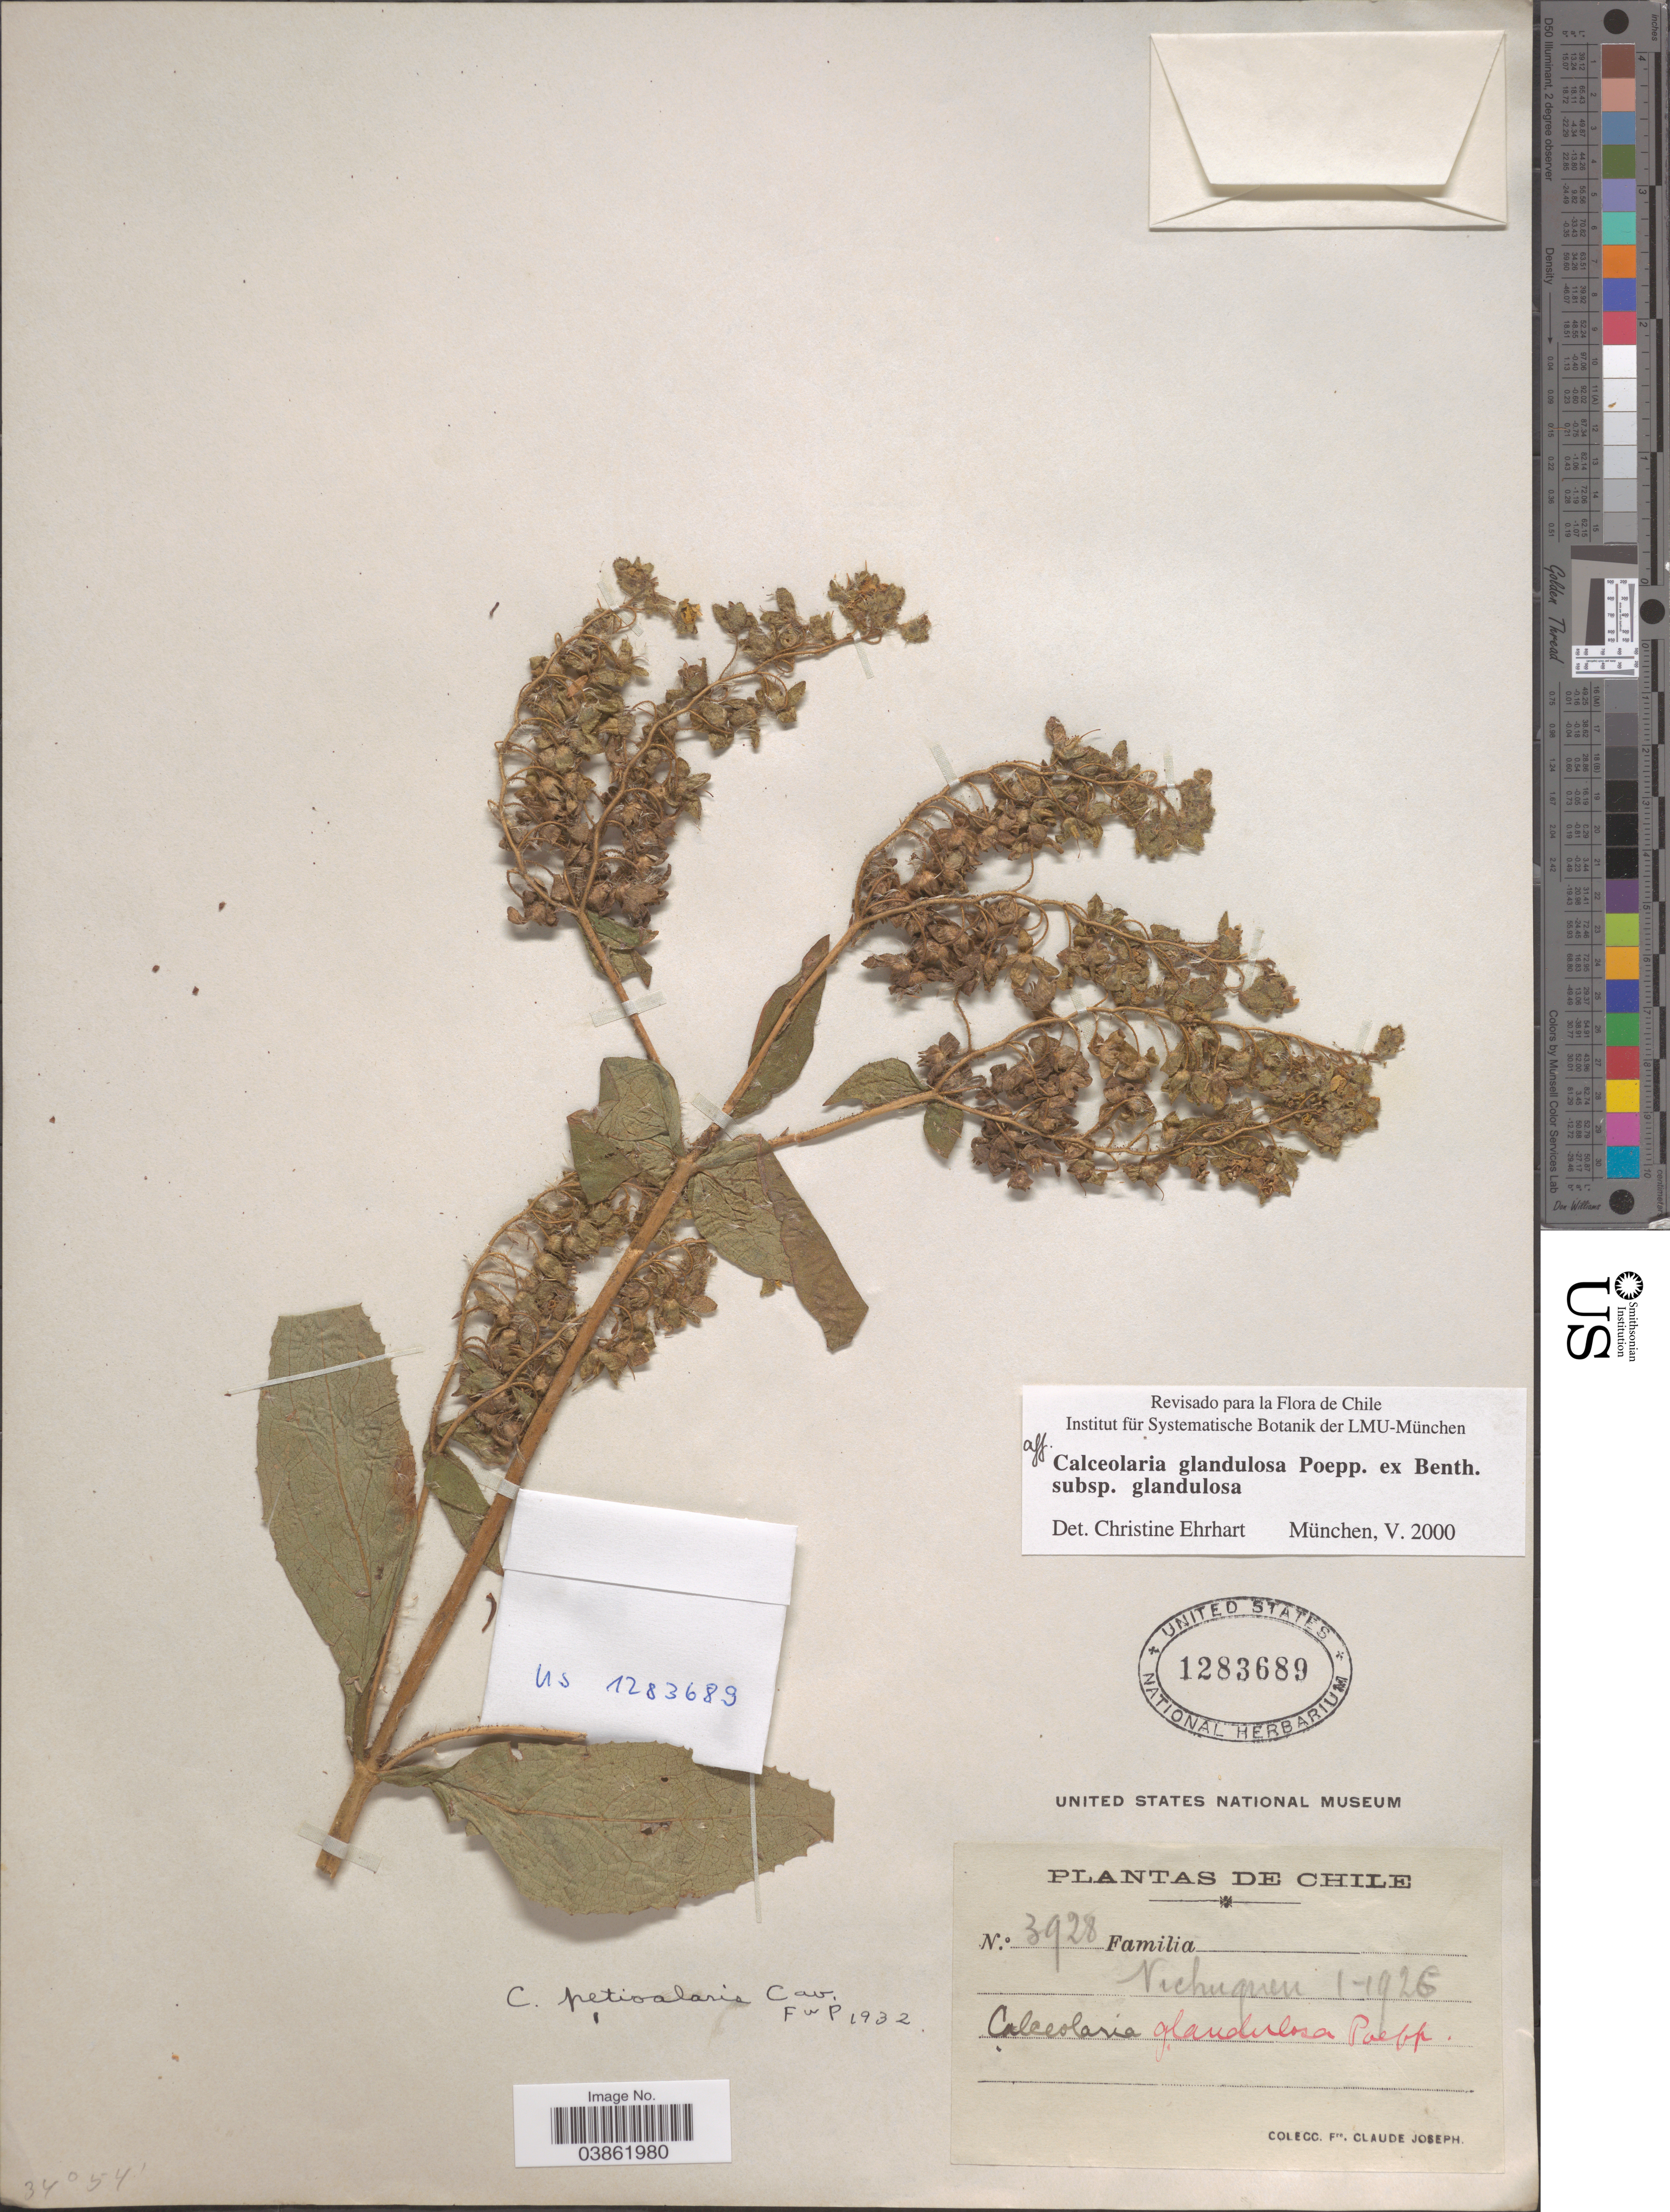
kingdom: Plantae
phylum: Tracheophyta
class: Magnoliopsida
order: Lamiales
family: Calceolariaceae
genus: Calceolaria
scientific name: Calceolaria glandulosa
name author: Poepp. ex Benth.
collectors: Bro. Claude-Joseph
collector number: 3928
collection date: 1926-01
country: Chile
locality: Vichuquen.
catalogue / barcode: US 1283689